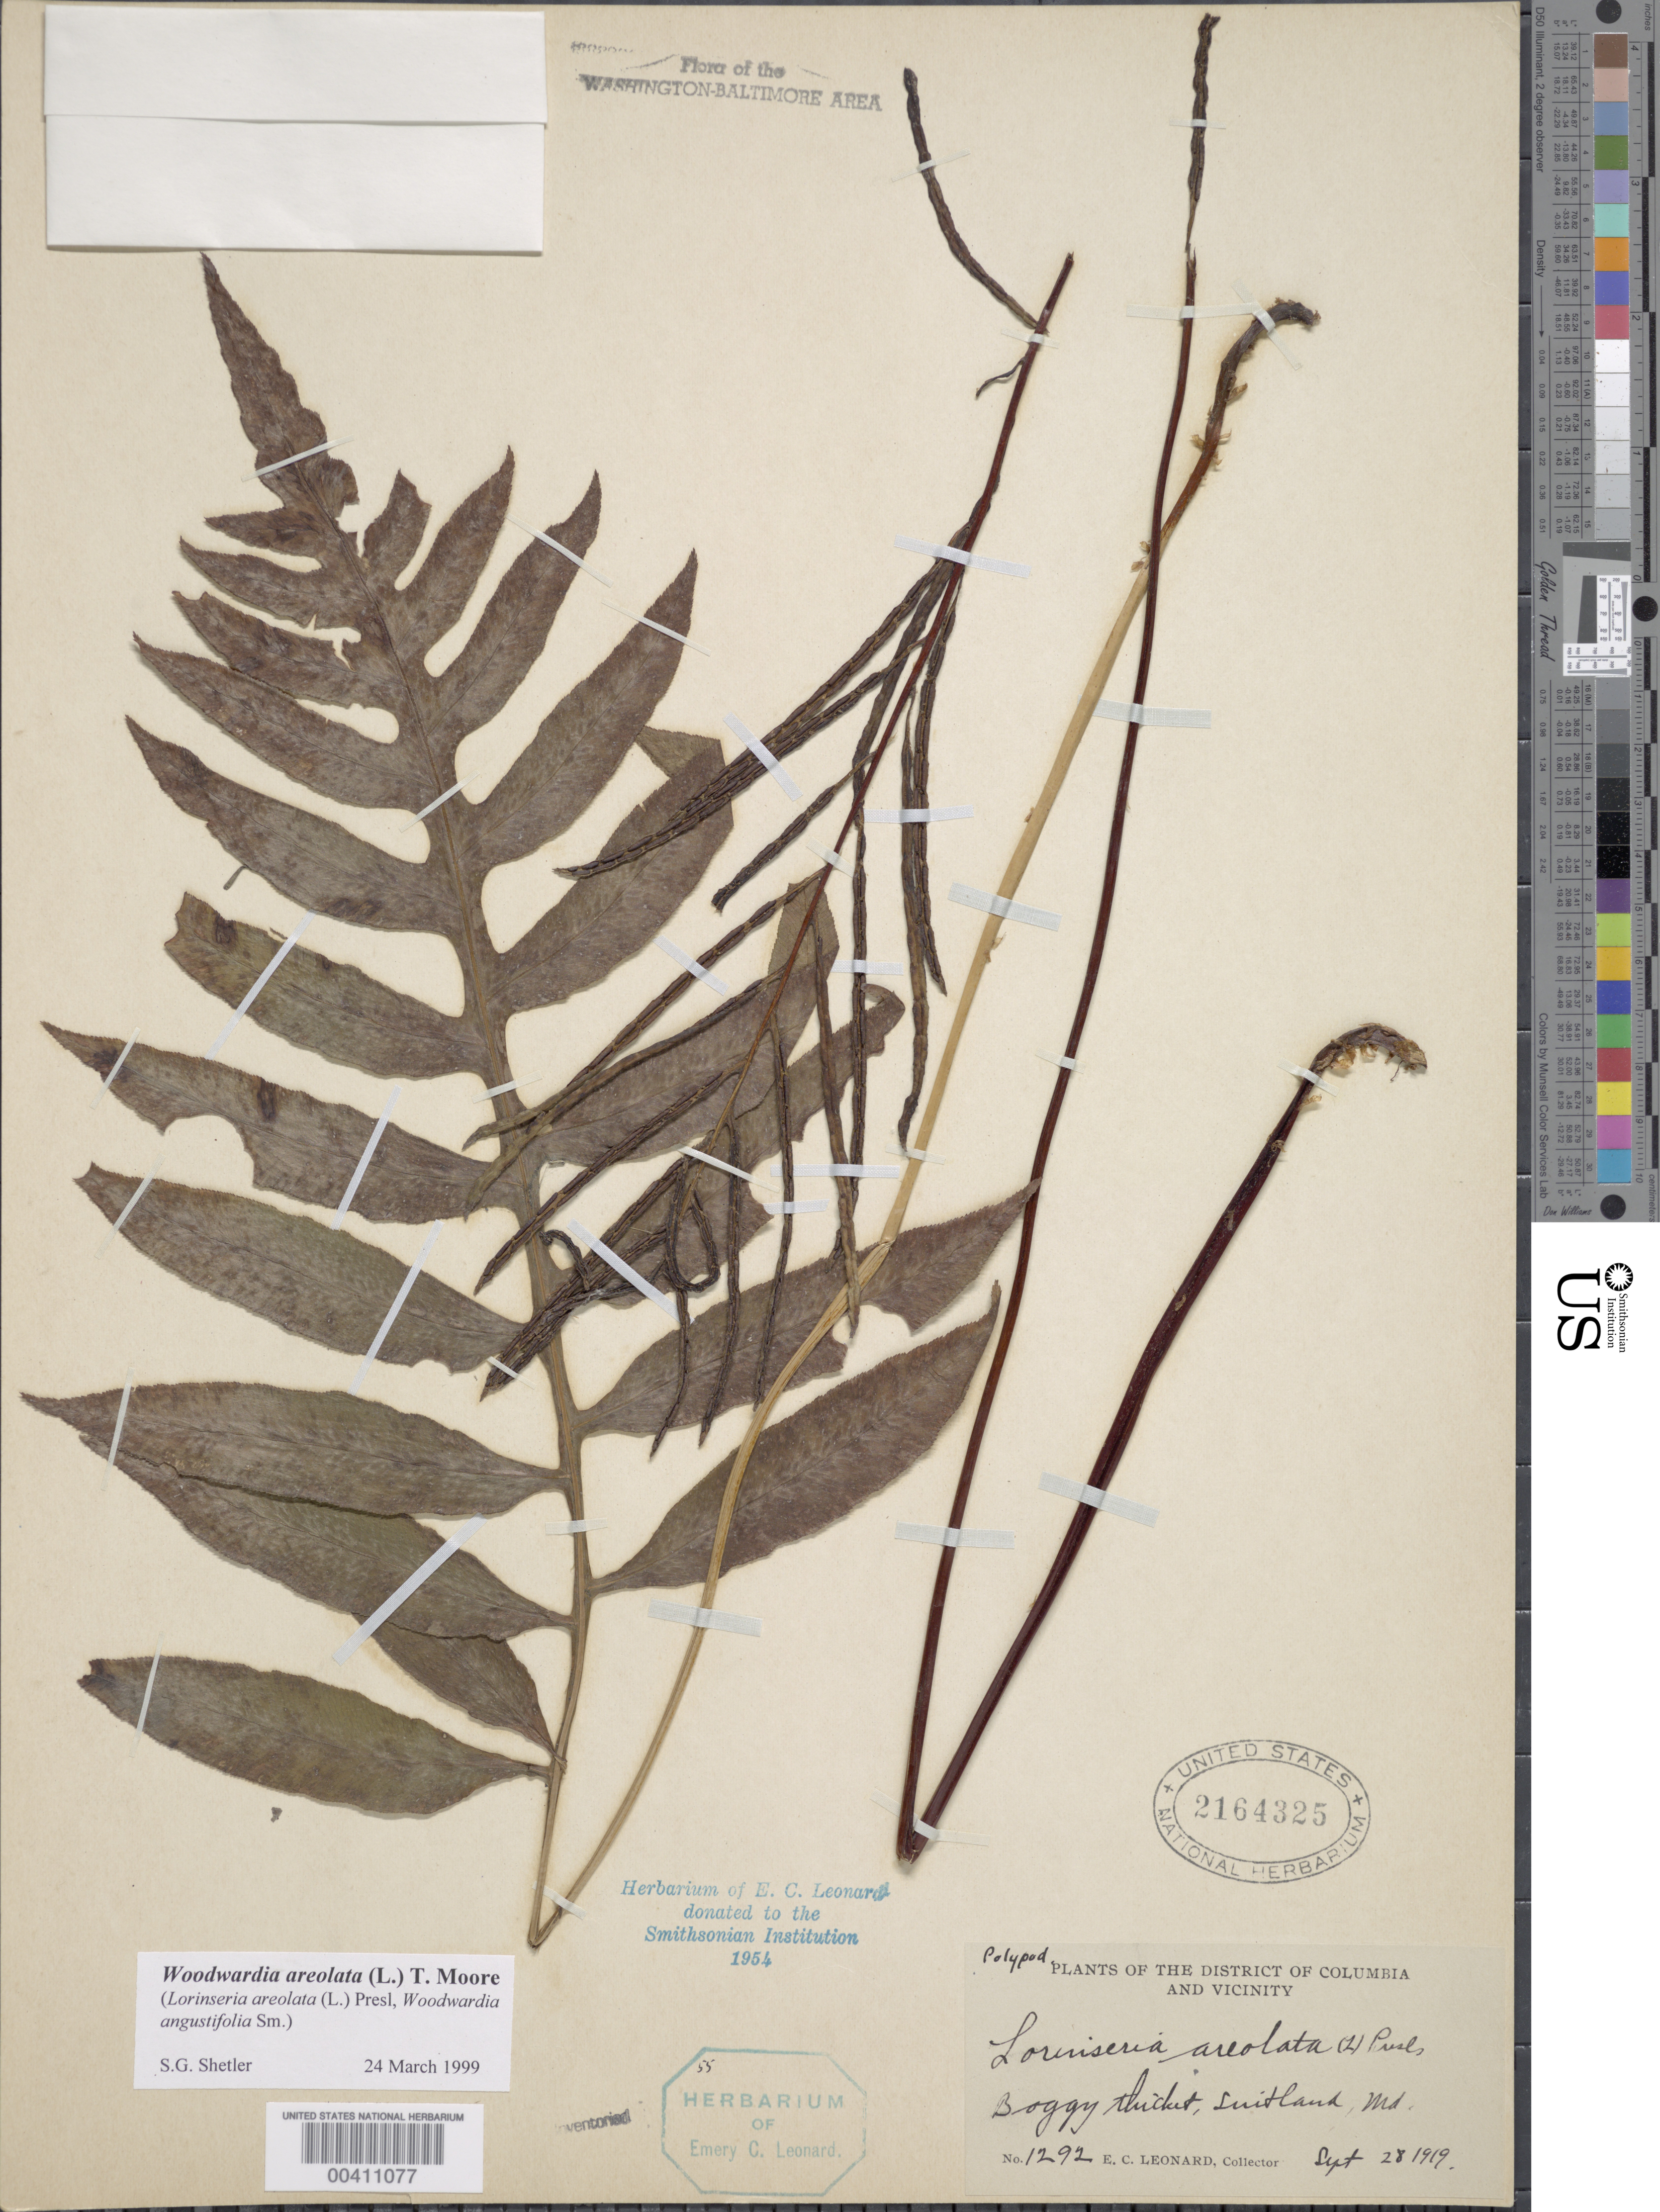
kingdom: Plantae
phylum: Tracheophyta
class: Polypodiopsida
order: Polypodiales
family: Blechnaceae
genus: Woodwardia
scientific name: Woodwardia areolata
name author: (L.) T. Moore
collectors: E. C. Leonard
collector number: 1292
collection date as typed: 28 Sep 1919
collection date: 1919-09-28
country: United States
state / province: Maryland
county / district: Prince George's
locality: Suitland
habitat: Boggy thicket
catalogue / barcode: US 2164325